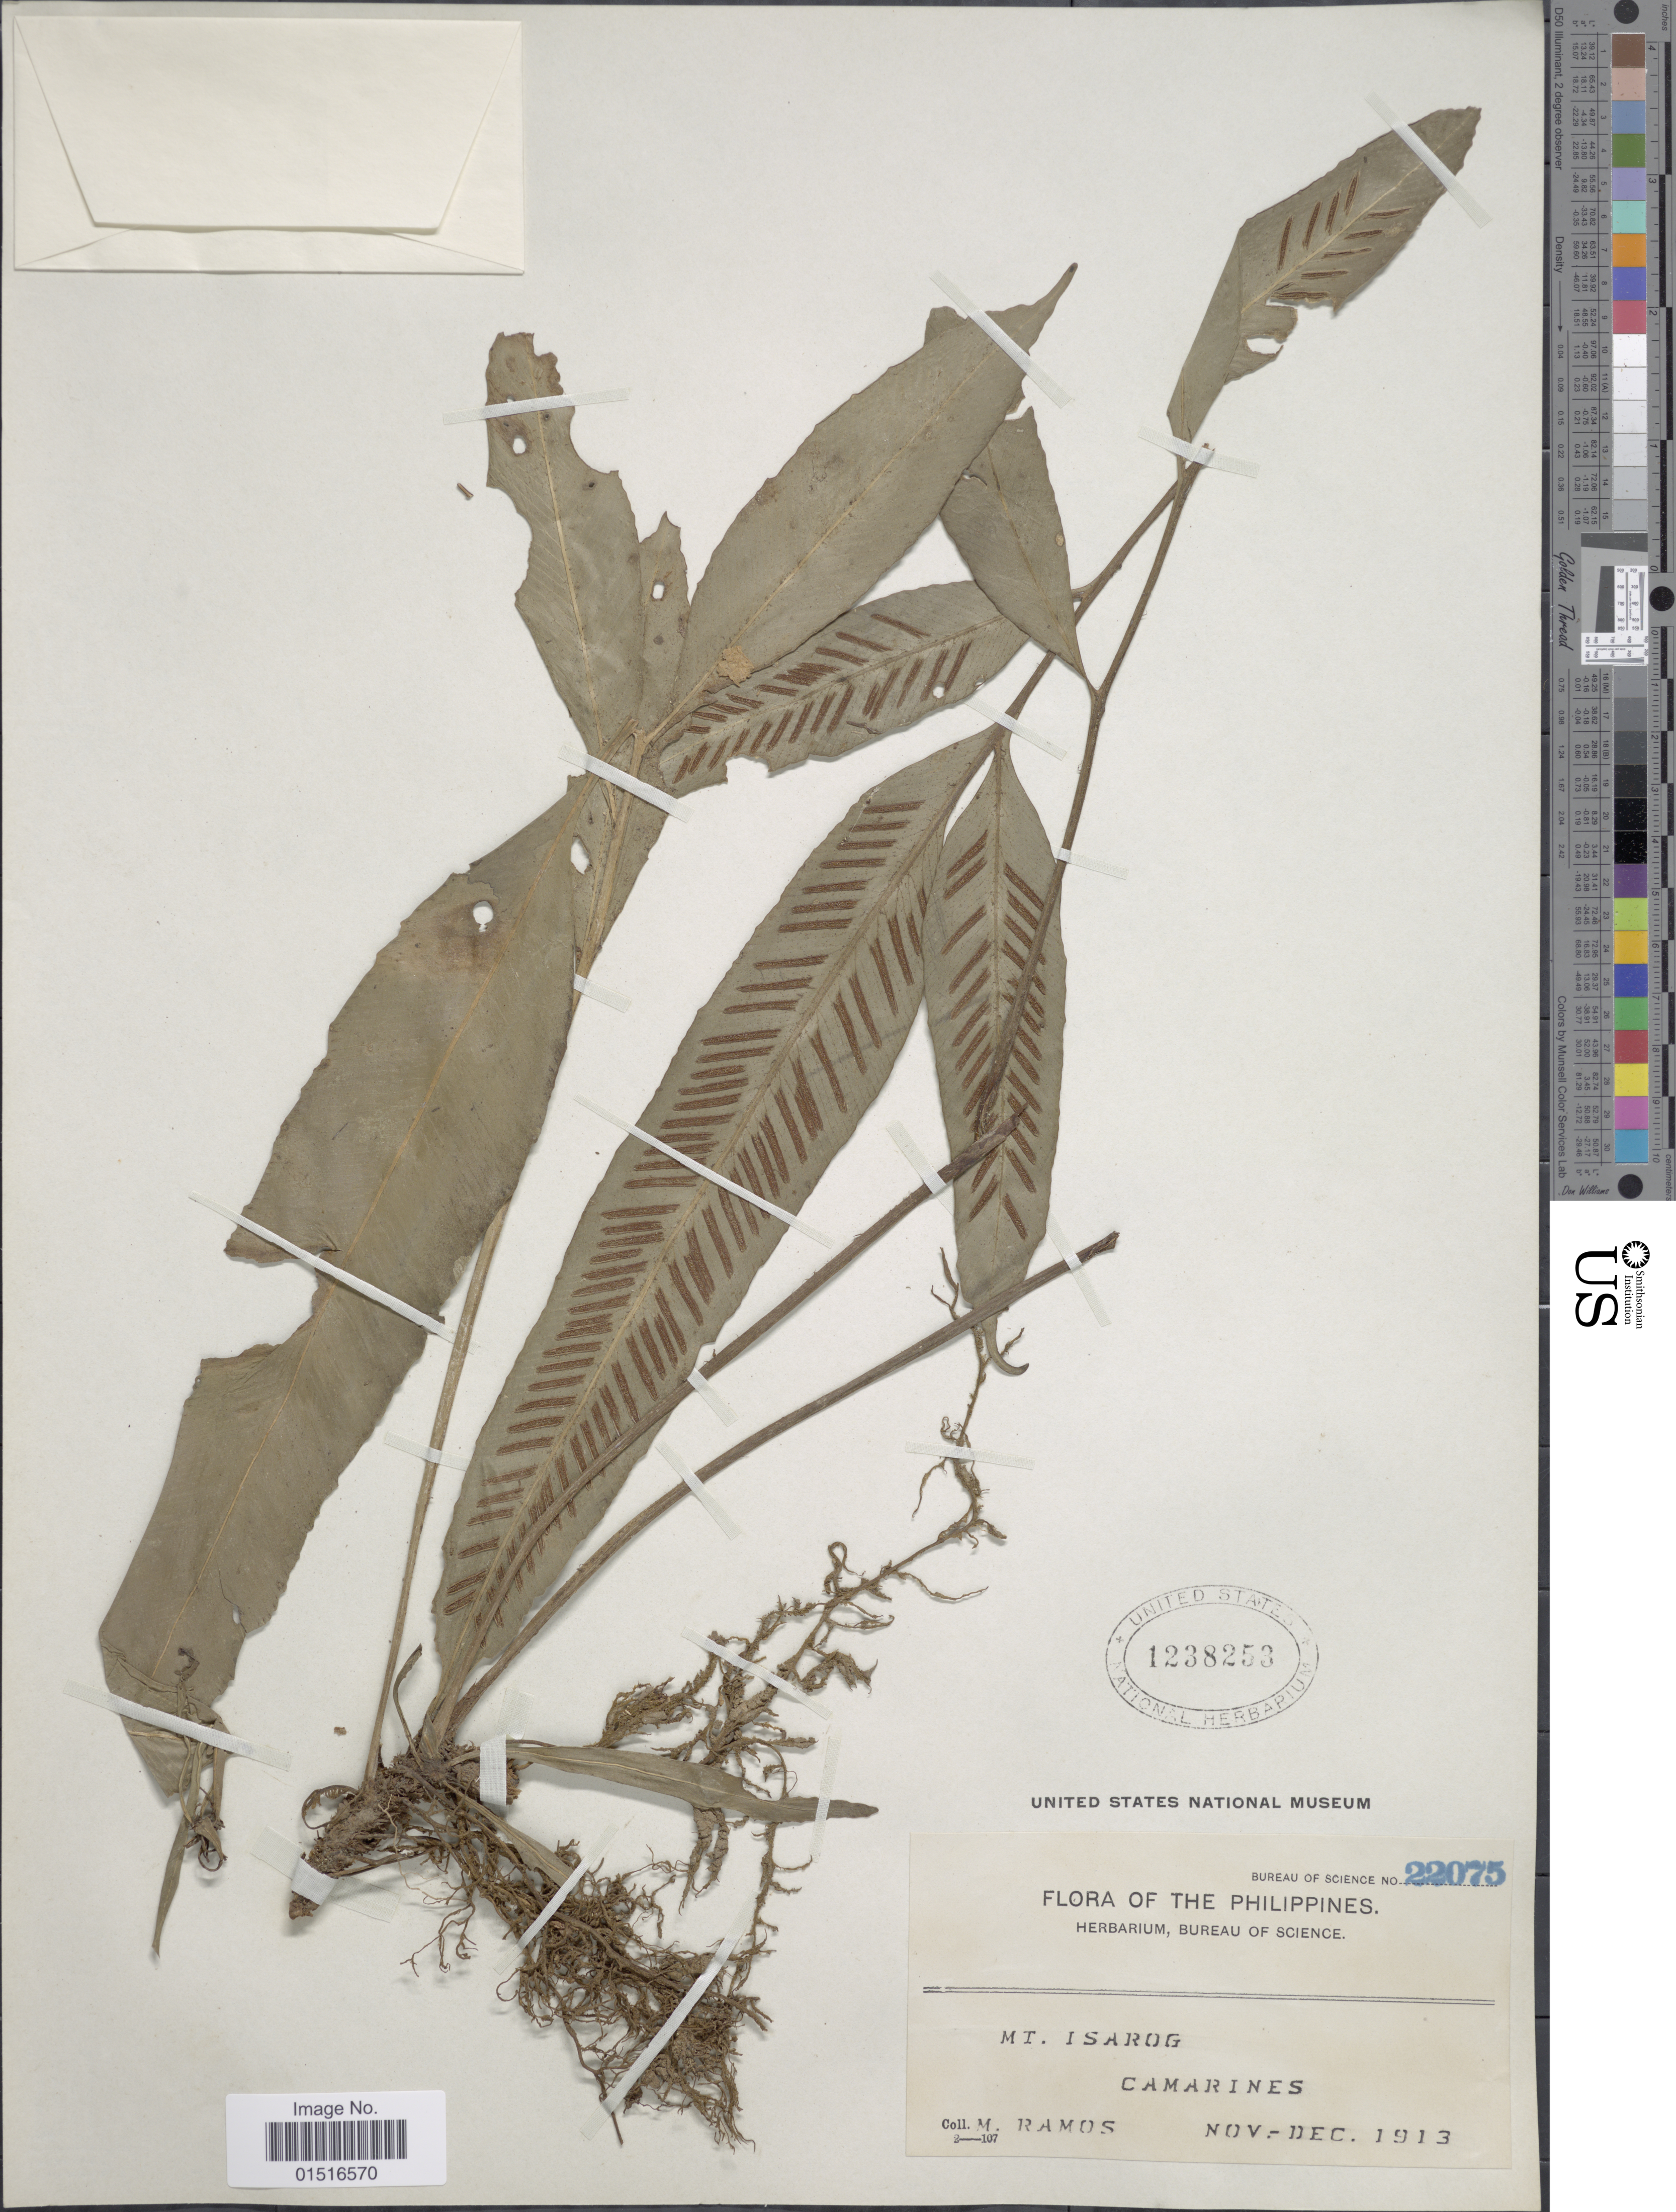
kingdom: Plantae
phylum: Tracheophyta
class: Polypodiopsida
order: Polypodiales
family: Aspleniaceae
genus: Asplenium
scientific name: Asplenium longifolium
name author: D. Don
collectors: M. Ramos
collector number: Bureau of Science 22075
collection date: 1913-11/1913-12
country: Philippines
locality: Mt. Isarog, Camarines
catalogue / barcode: US 1238253